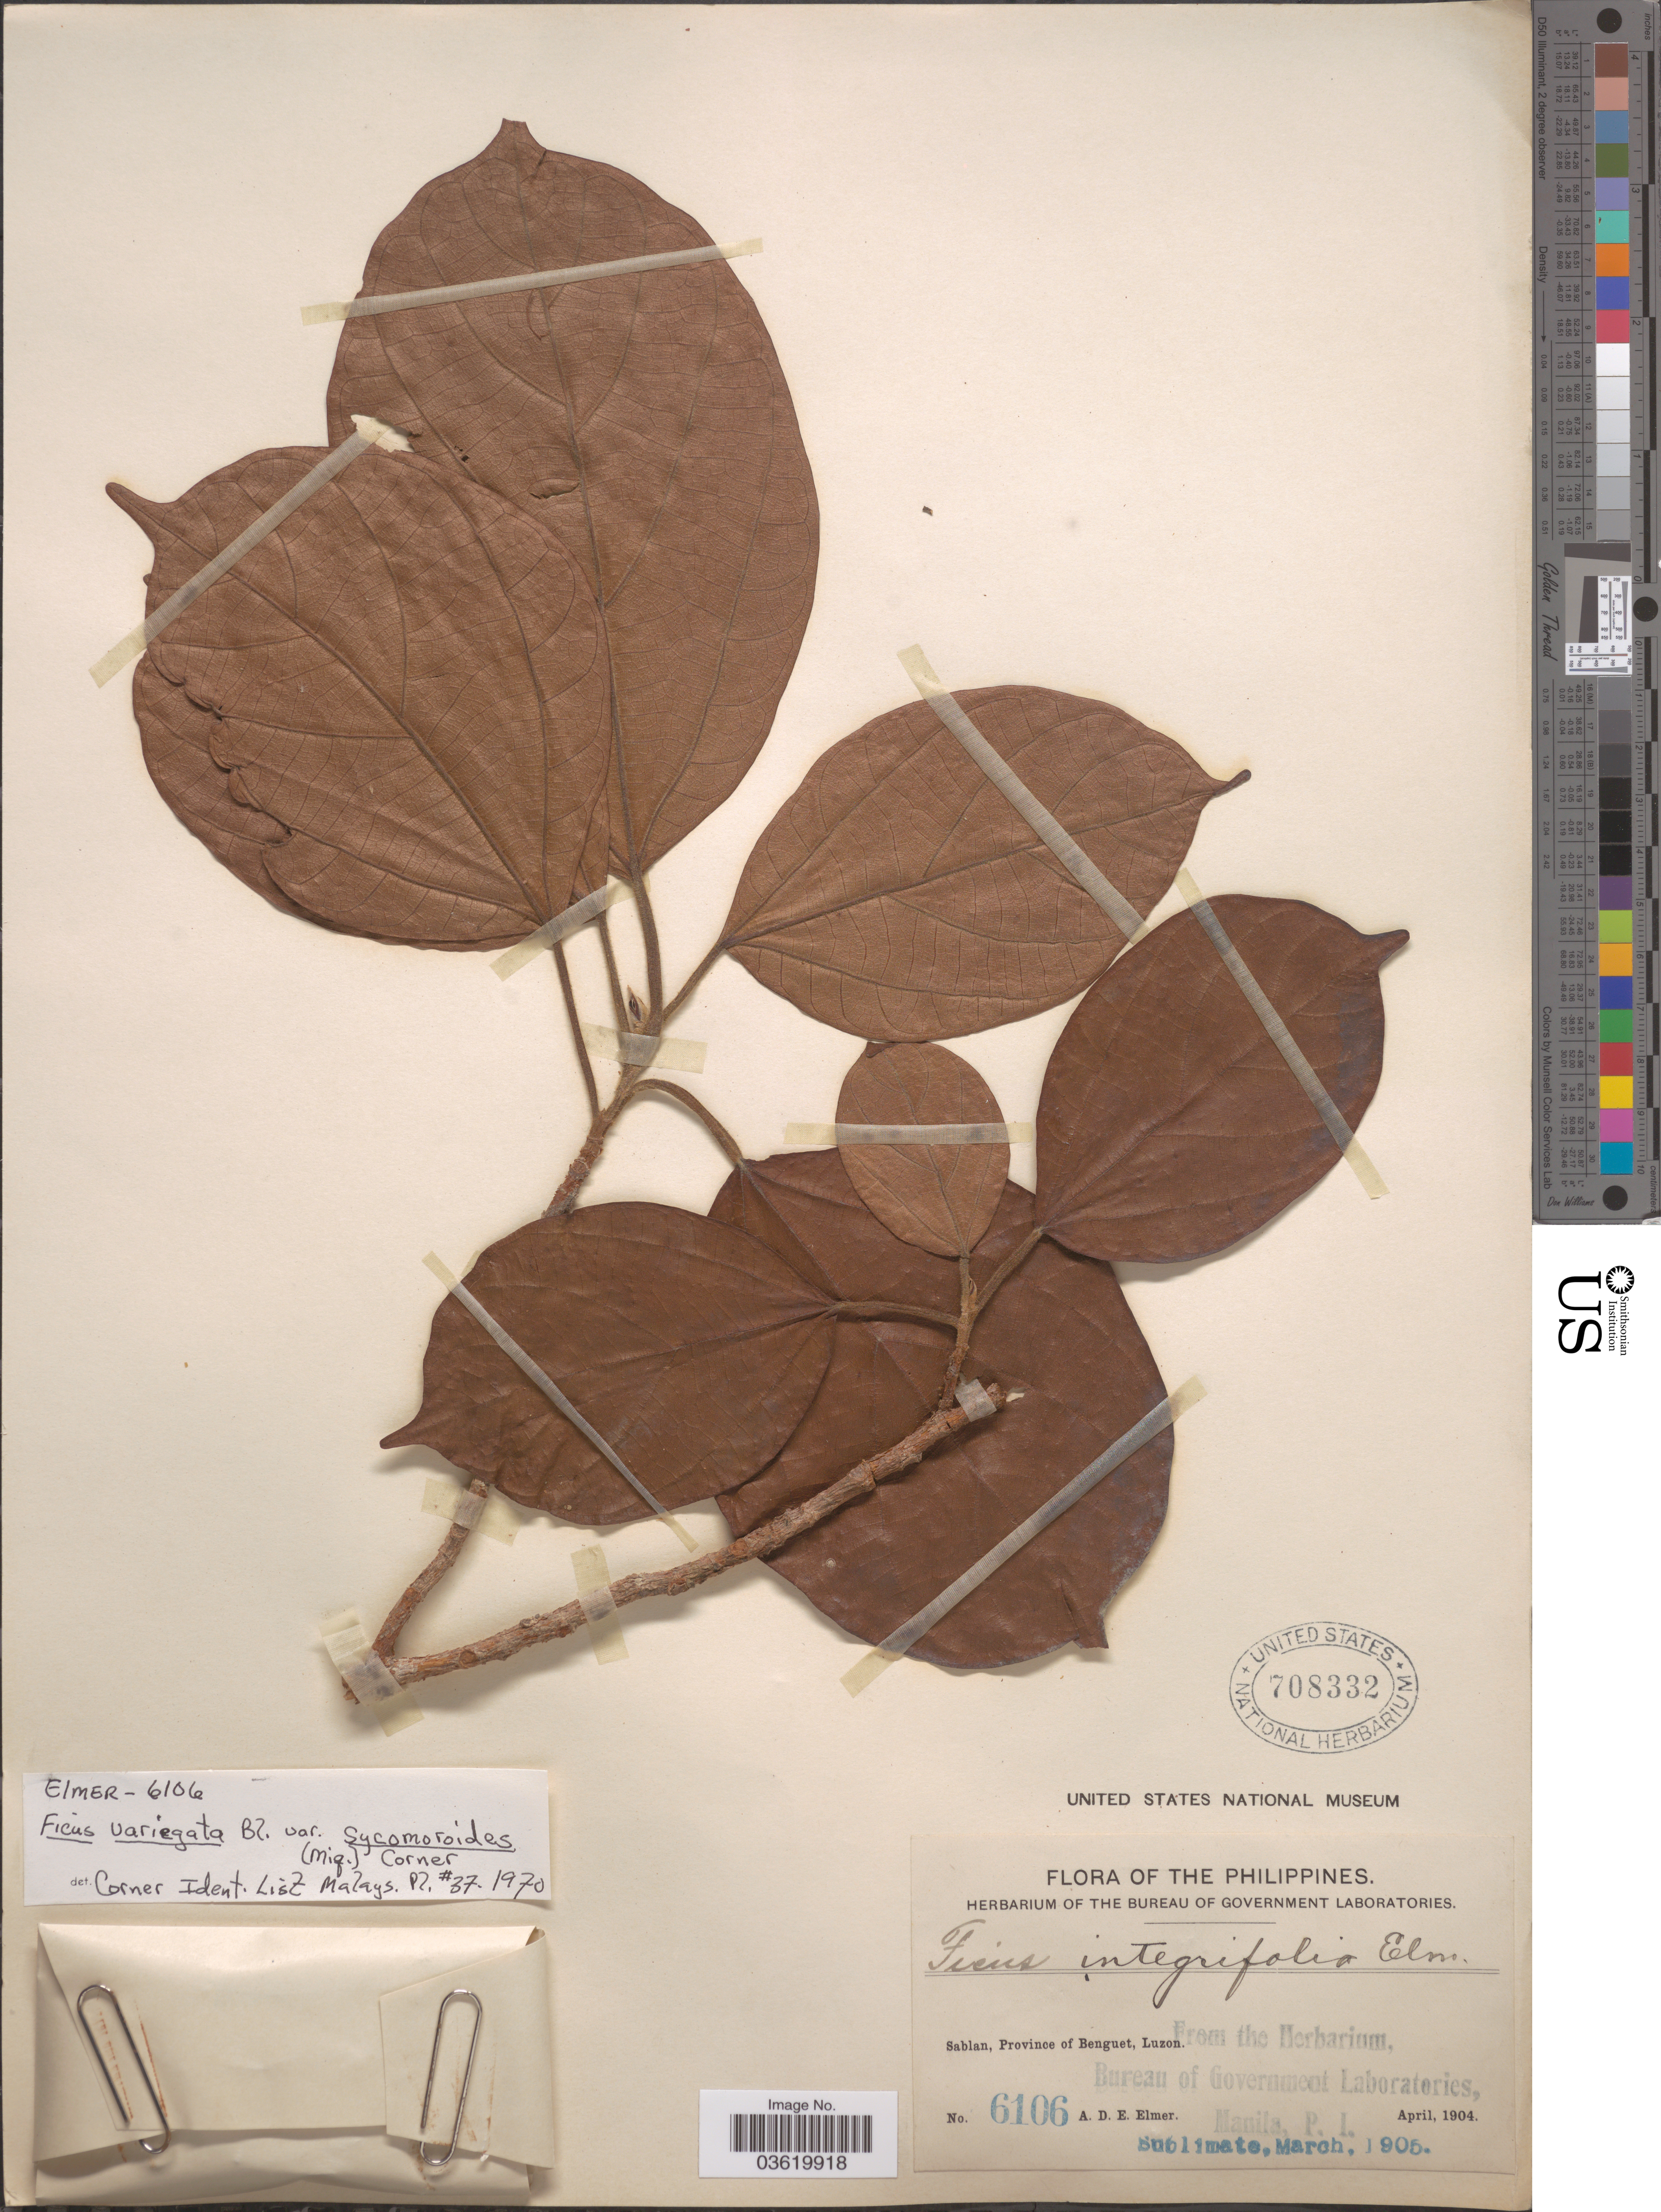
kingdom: Plantae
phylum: Tracheophyta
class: Magnoliopsida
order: Rosales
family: Moraceae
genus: Ficus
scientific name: Ficus variegata var. sycomoroides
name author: (Miq.) Corner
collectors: A. D. E. Elmer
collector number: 6106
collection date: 1904-04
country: Philippines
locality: Sablan, Province of Benguet, Luzon.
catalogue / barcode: US 708332